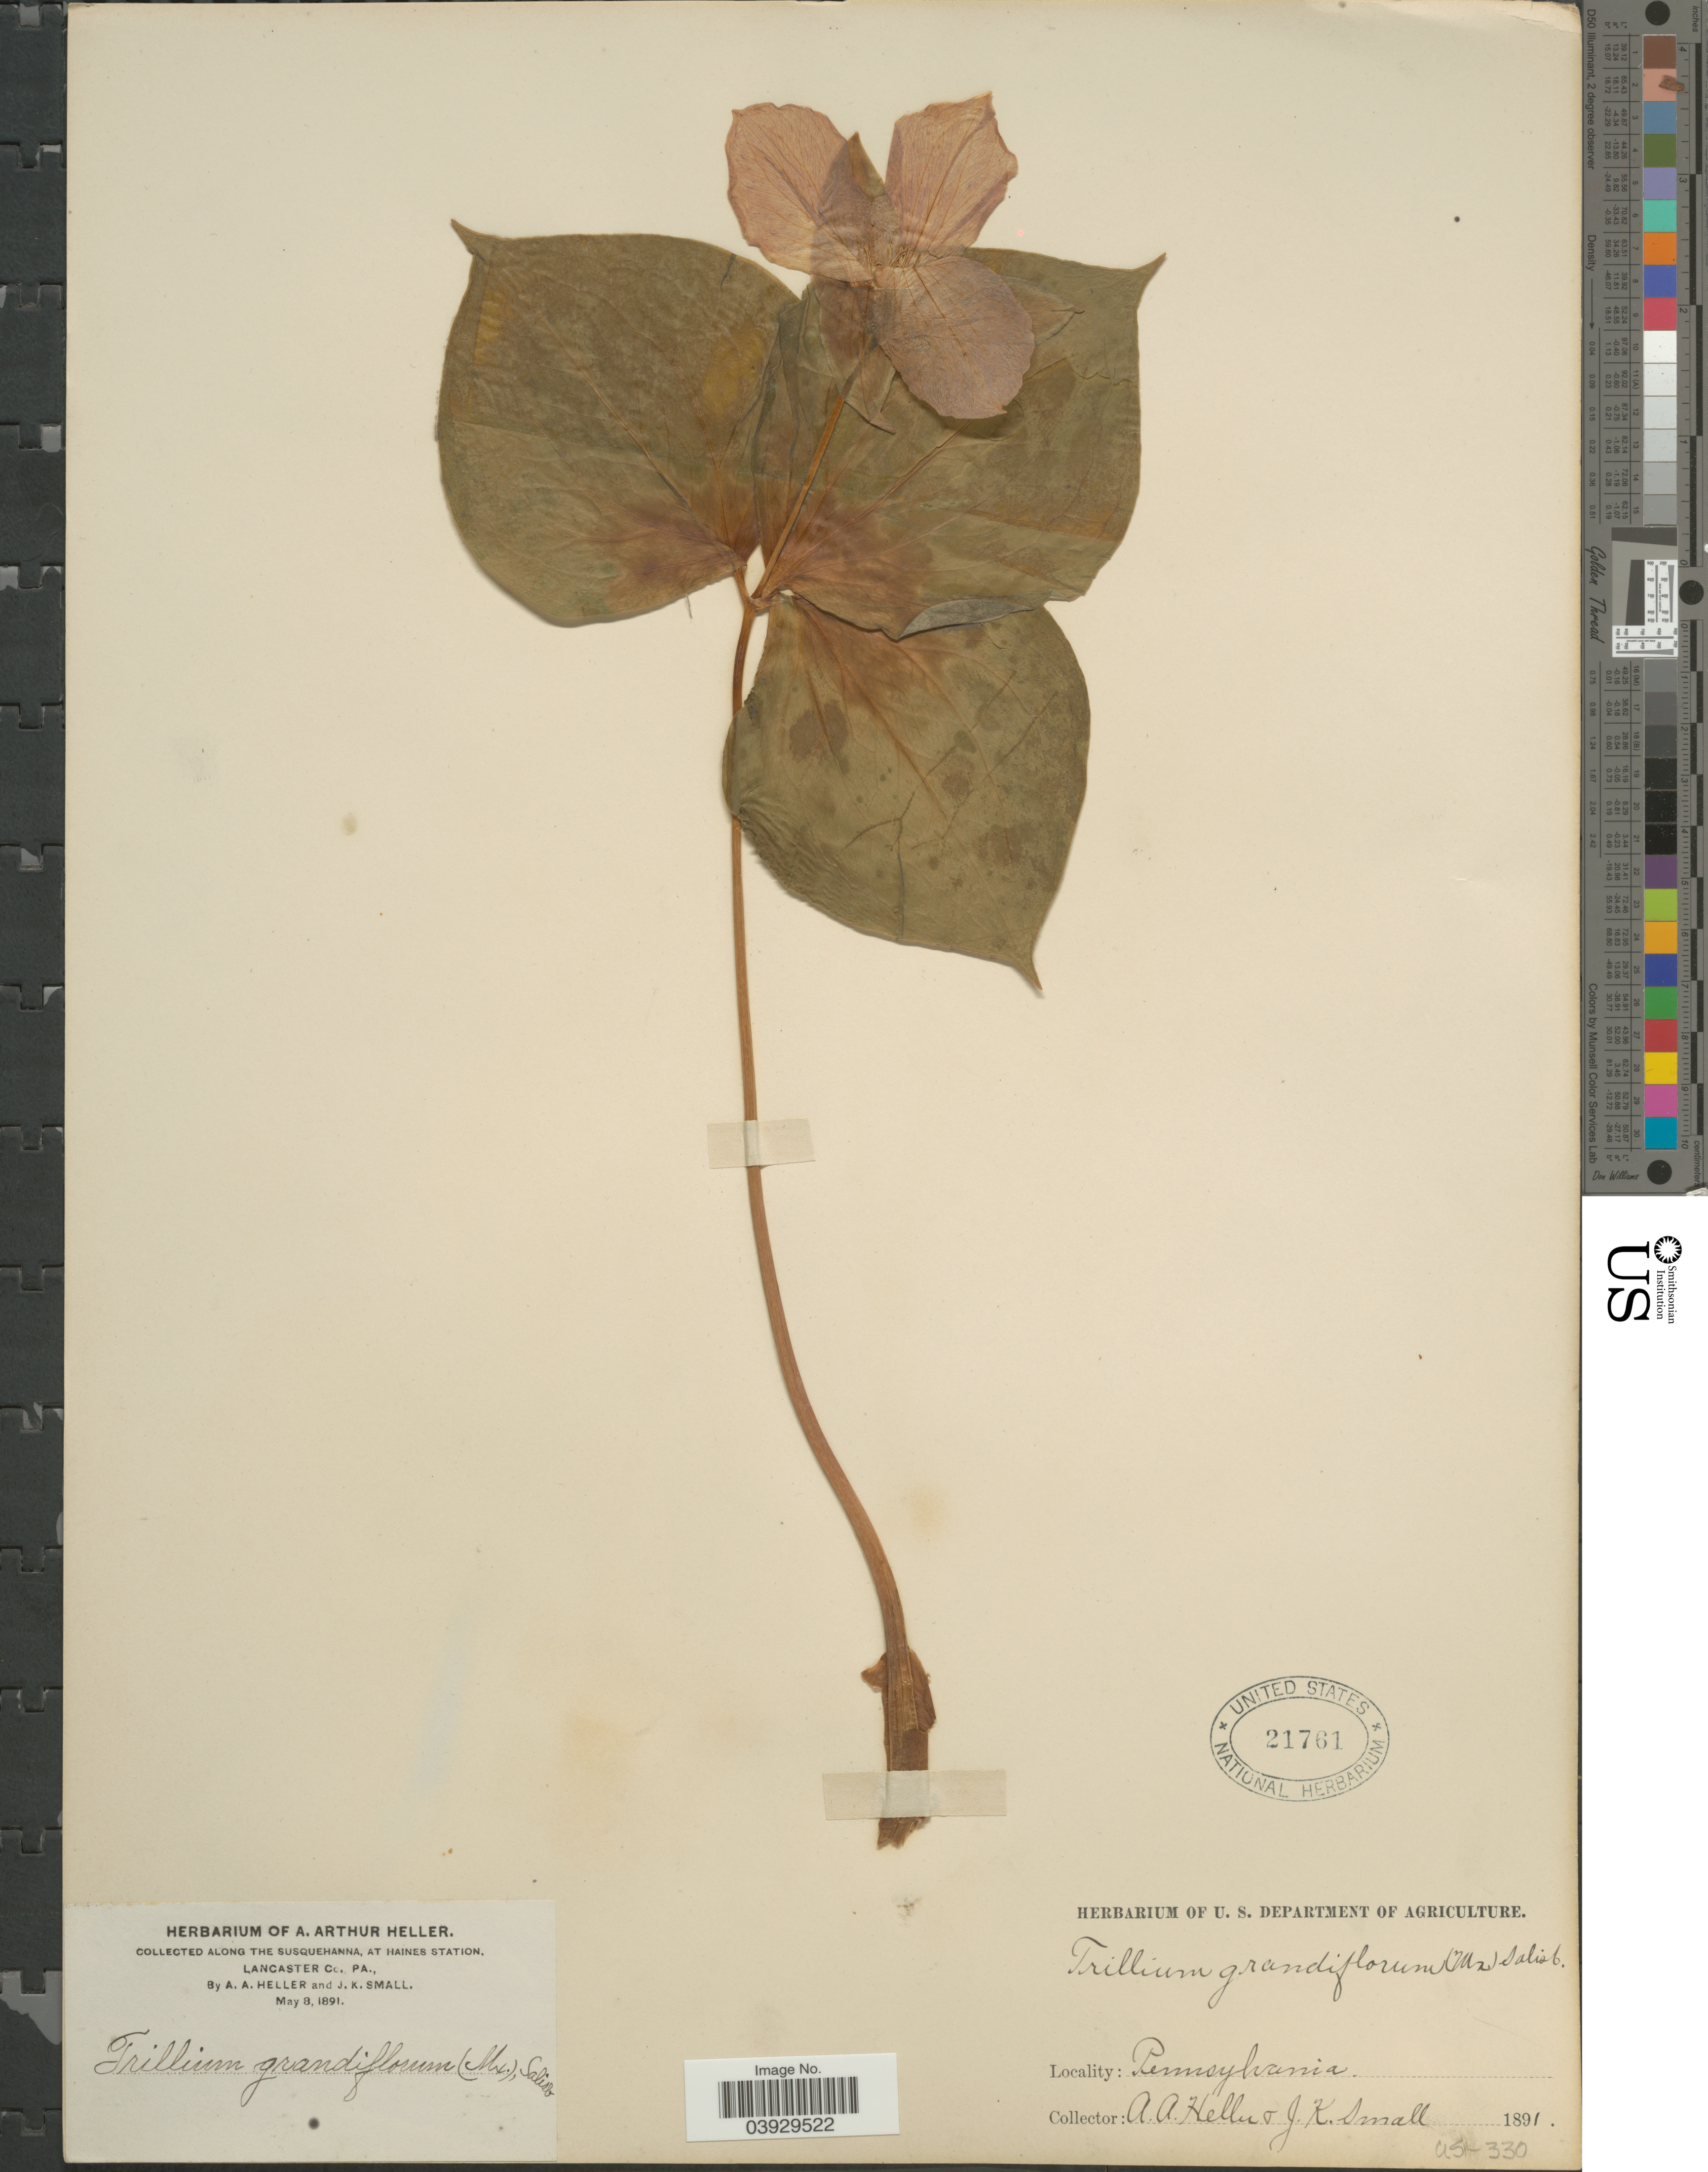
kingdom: Plantae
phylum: Tracheophyta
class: Liliopsida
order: Liliales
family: Melanthiaceae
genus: Trillium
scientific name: Trillium grandiflorum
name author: (Michx.) Salisb.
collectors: A. A. Heller & J. K. Small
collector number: US-330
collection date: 1891-05-08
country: United States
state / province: Pennsylvania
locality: Along the Susquehanna, at Haines Station. Lancaster Co.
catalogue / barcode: US 21761